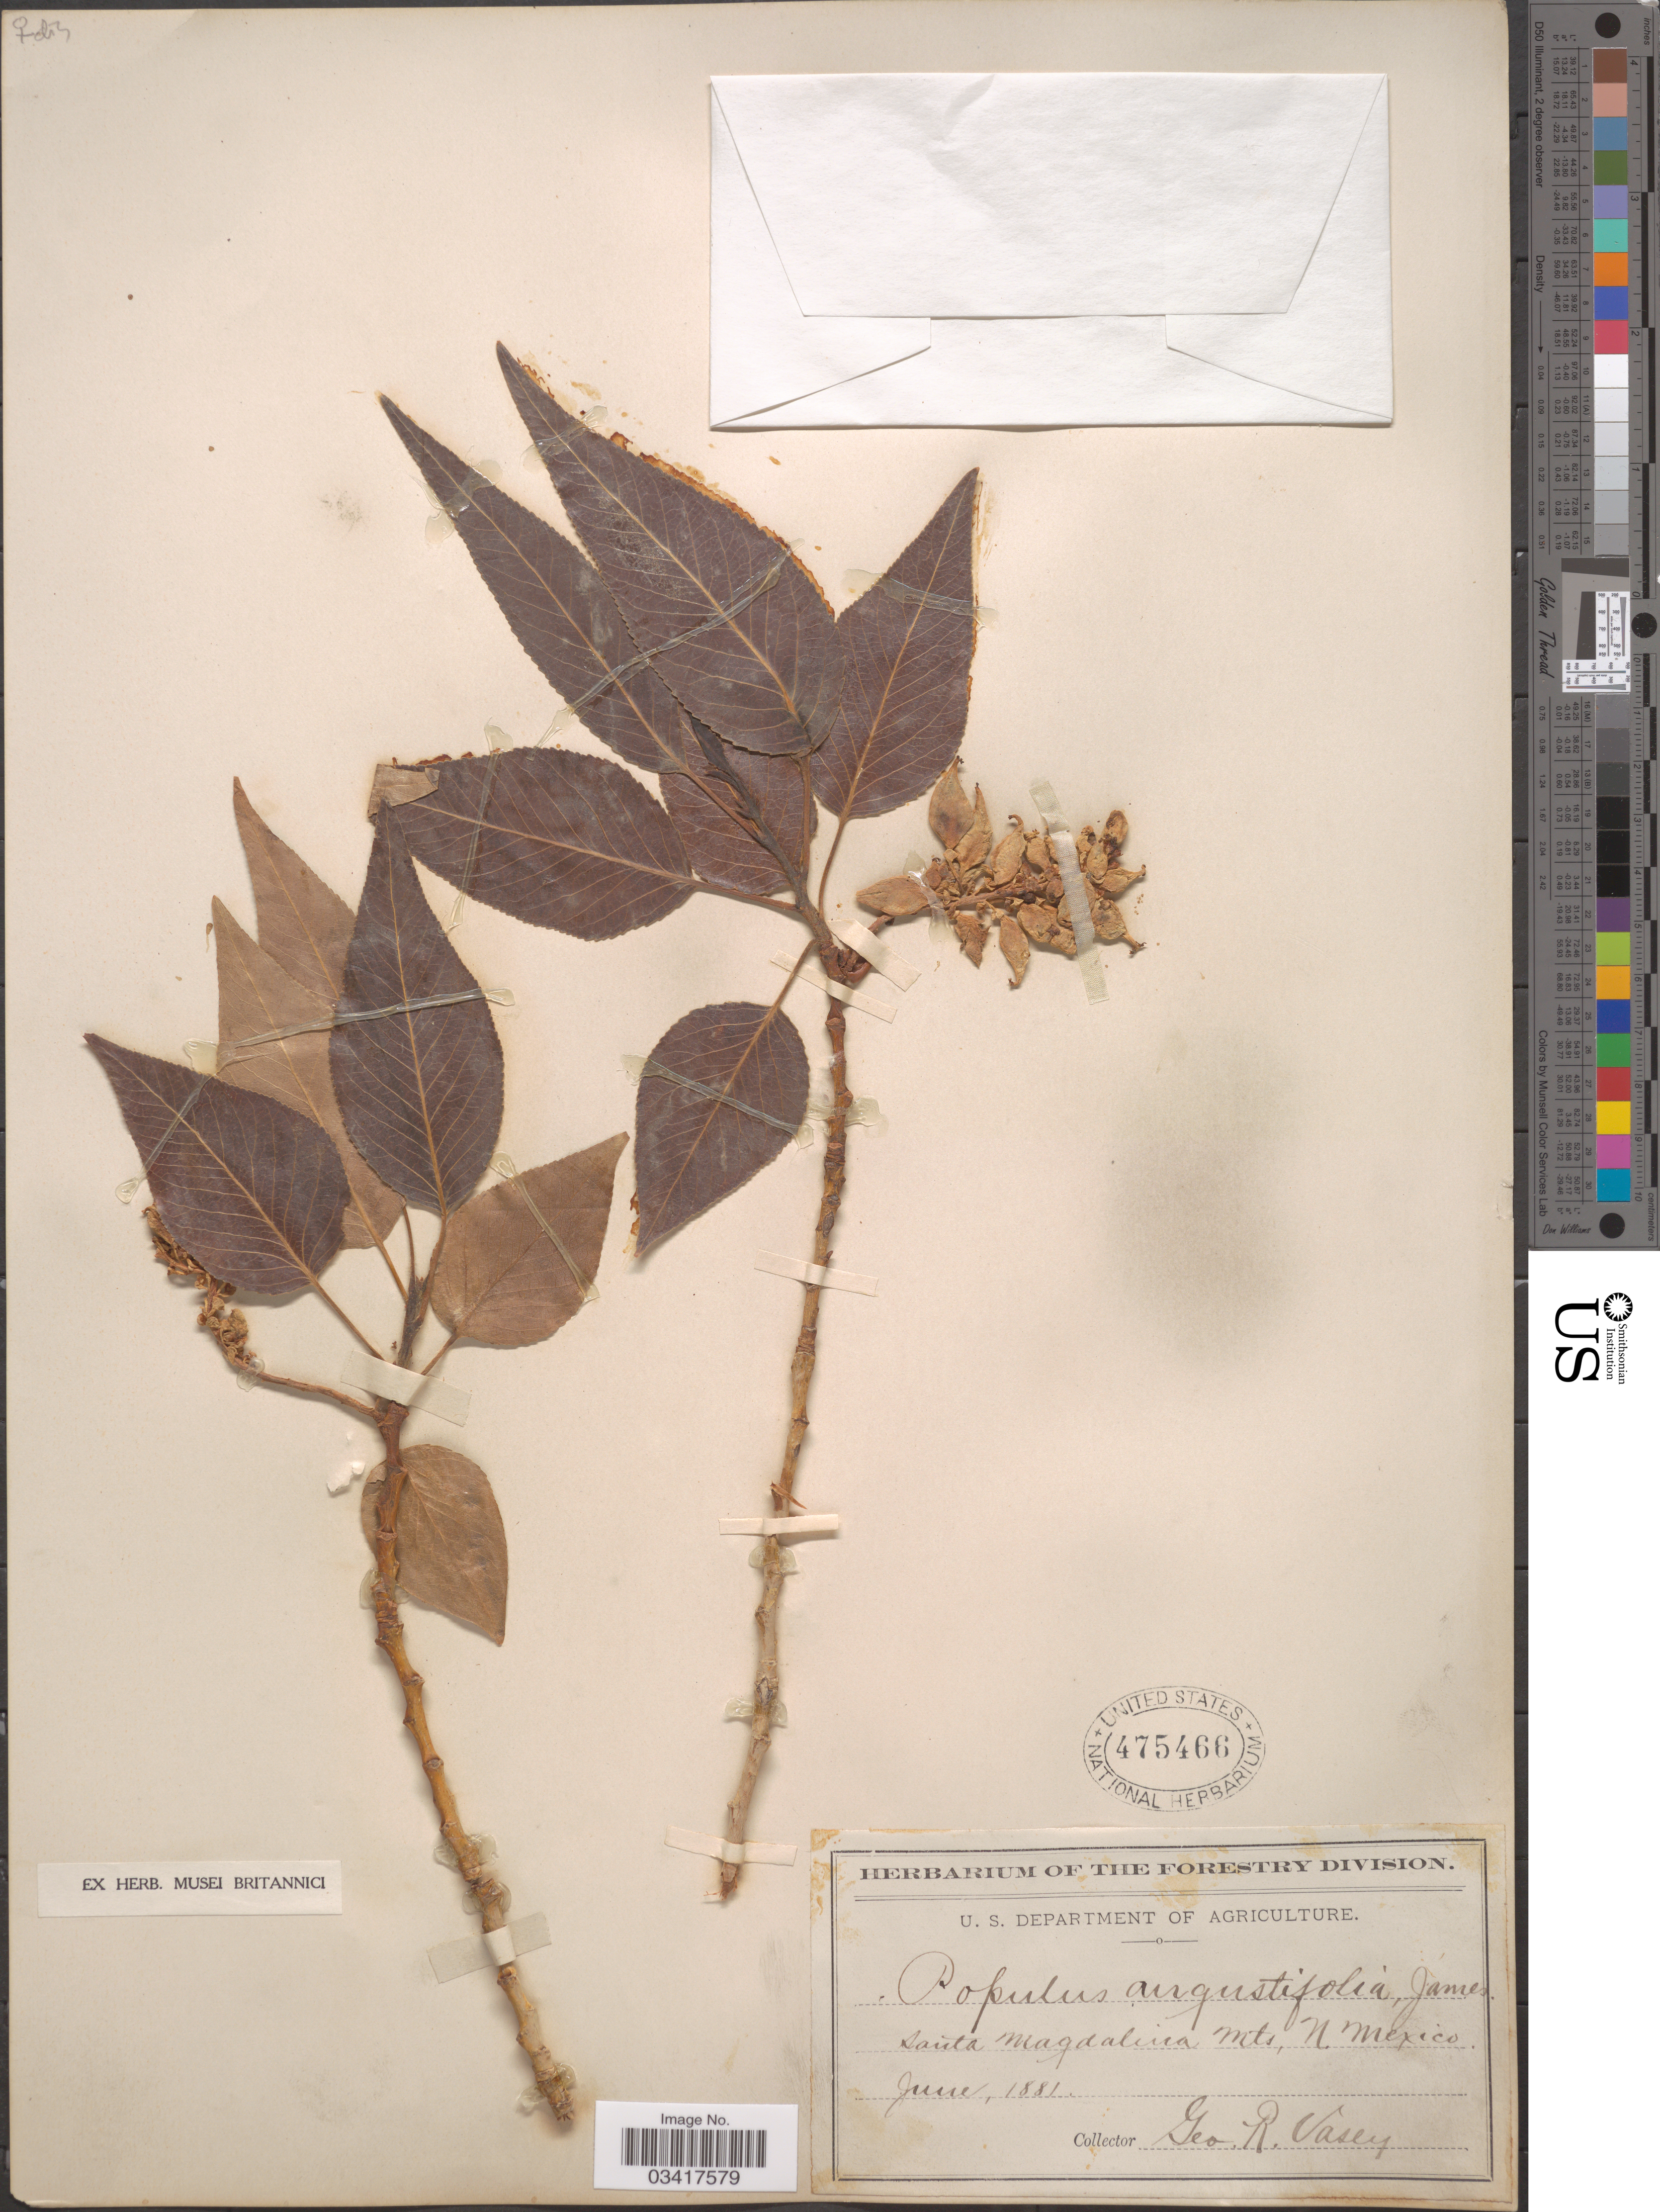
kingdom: Plantae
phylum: Tracheophyta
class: Magnoliopsida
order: Malpighiales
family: Salicaceae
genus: Populus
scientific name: Populus angustifolia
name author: E. James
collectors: G. R. Vasey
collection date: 1881-06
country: United States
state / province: New Mexico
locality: Santa Magdalena Mts.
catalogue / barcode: US 475466